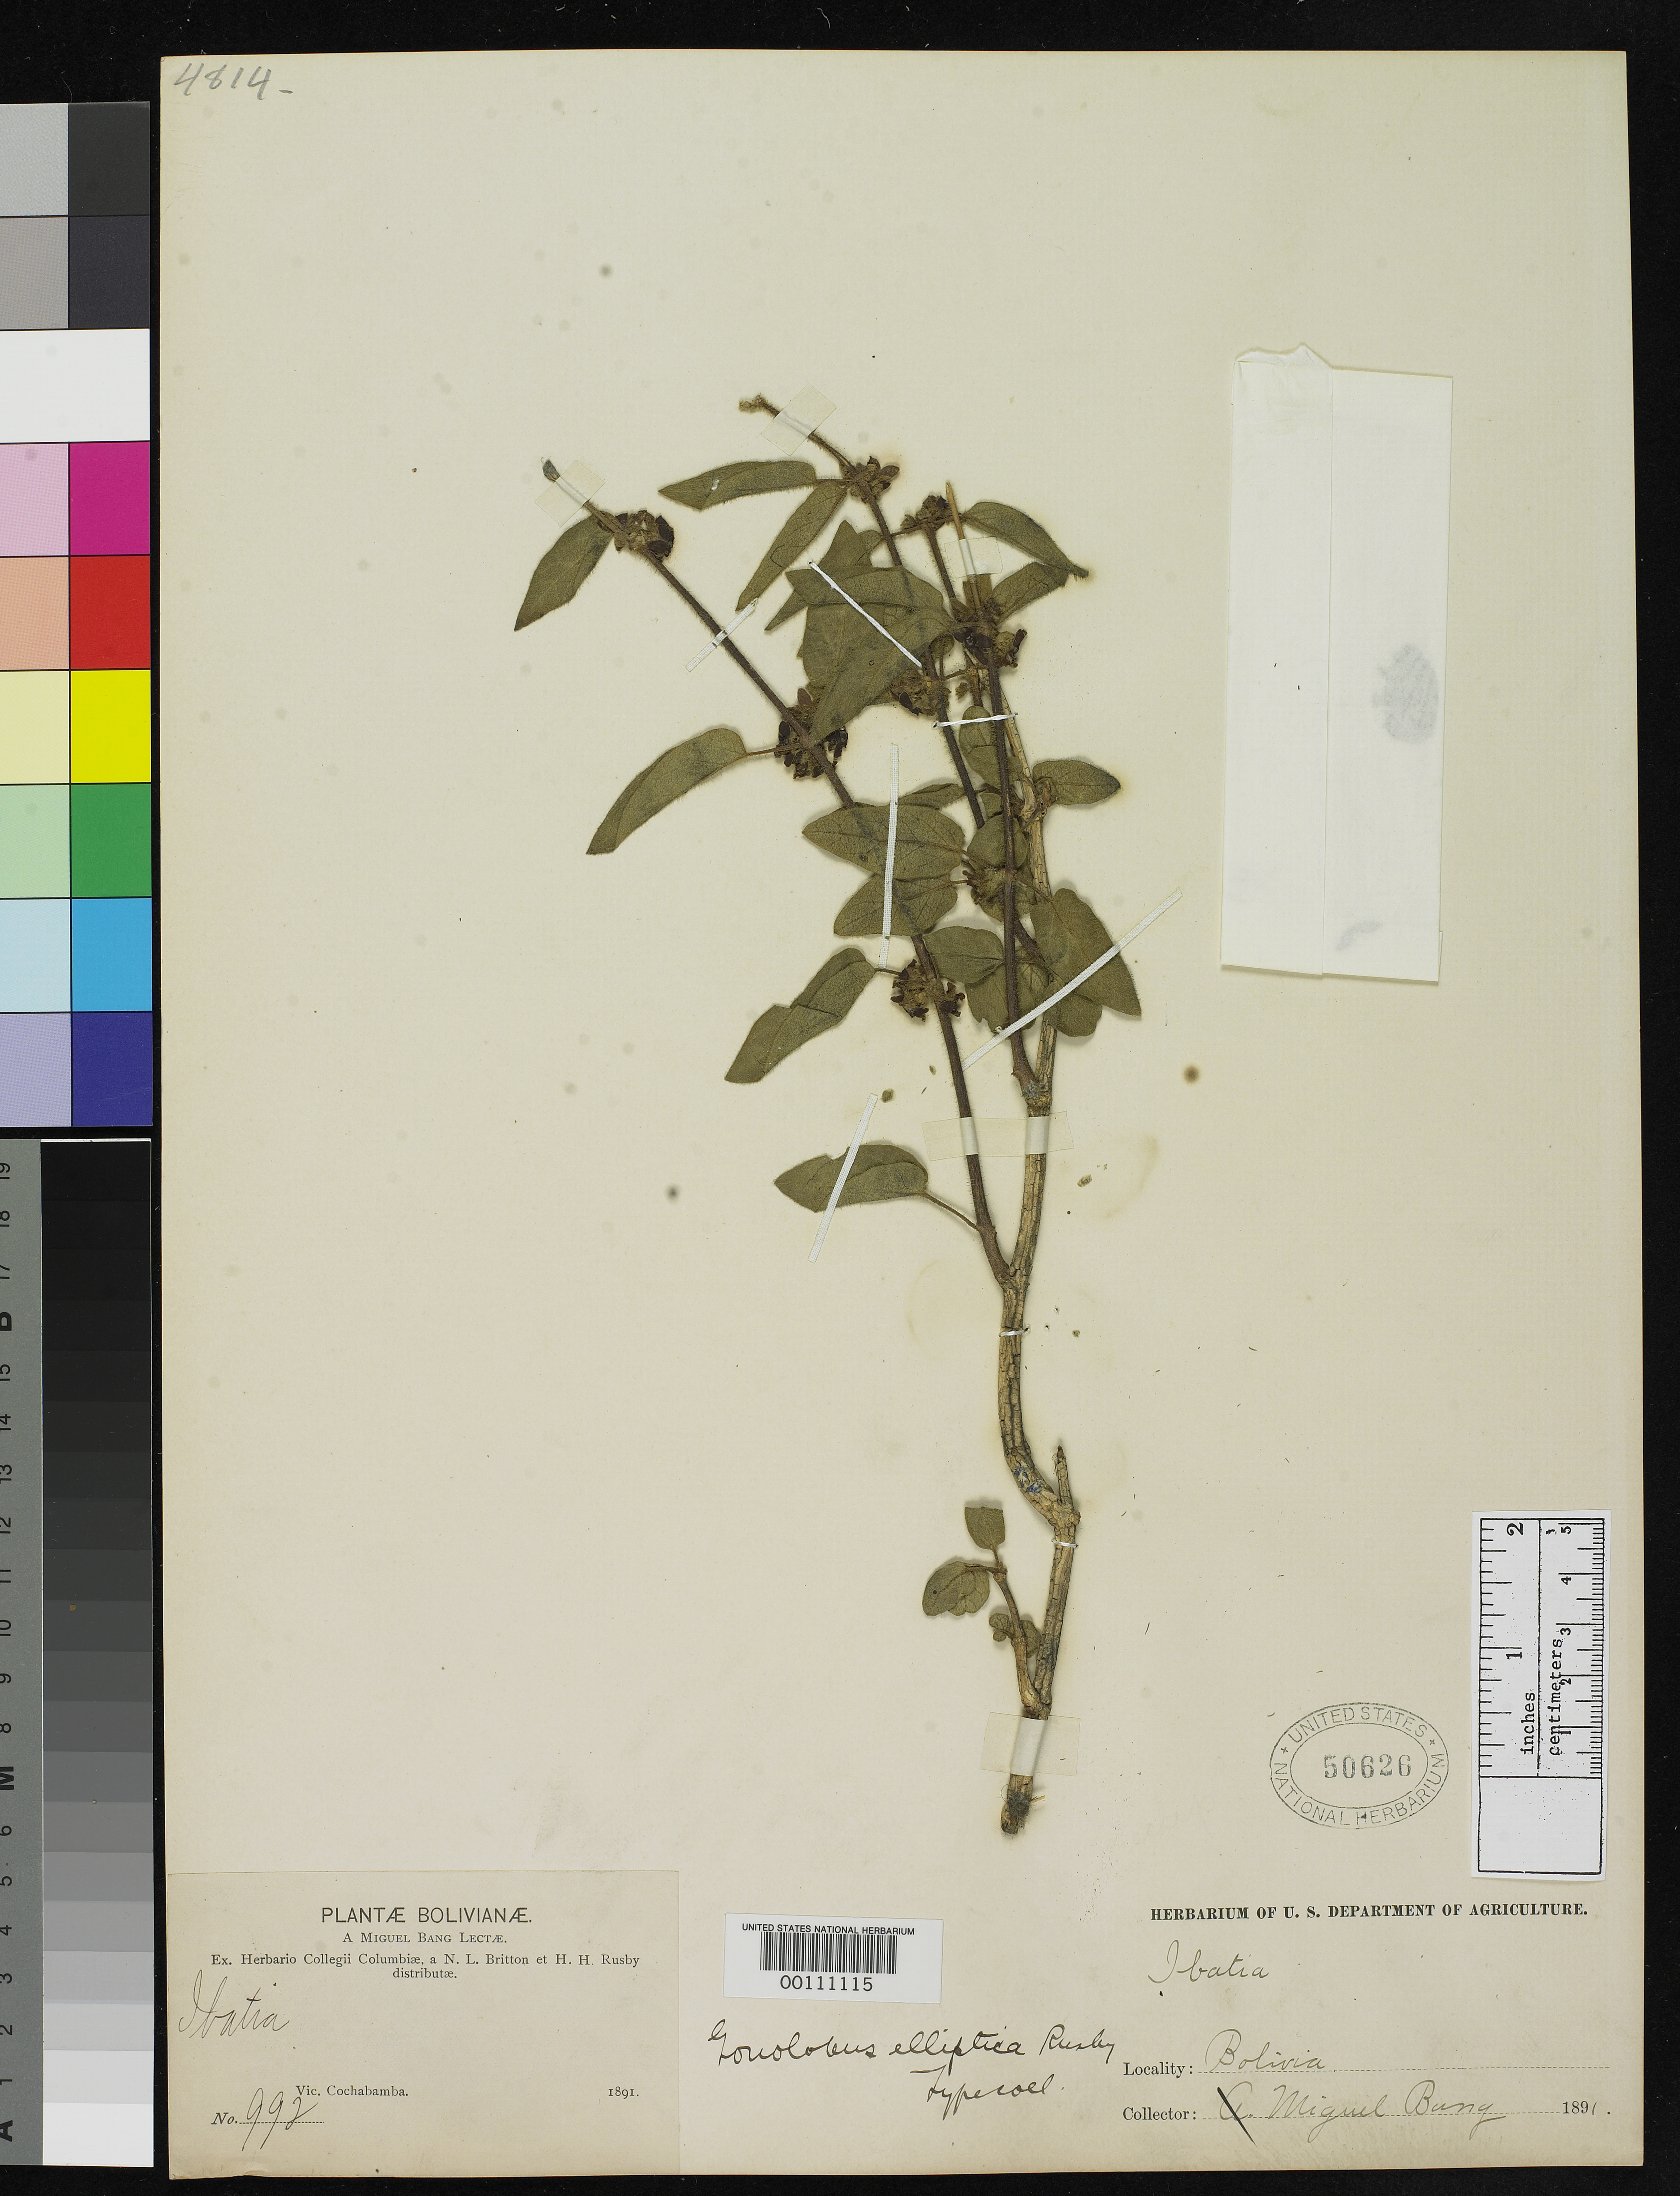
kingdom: Plantae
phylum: Tracheophyta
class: Magnoliopsida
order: Gentianales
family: Apocynaceae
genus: Gonolobus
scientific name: Gonolobus ellipticus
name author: Rusby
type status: Isotype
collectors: M. Bang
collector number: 992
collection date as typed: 1891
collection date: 1891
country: Bolivia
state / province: Cochabamba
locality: Vic. Cochabamba.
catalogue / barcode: US 50626